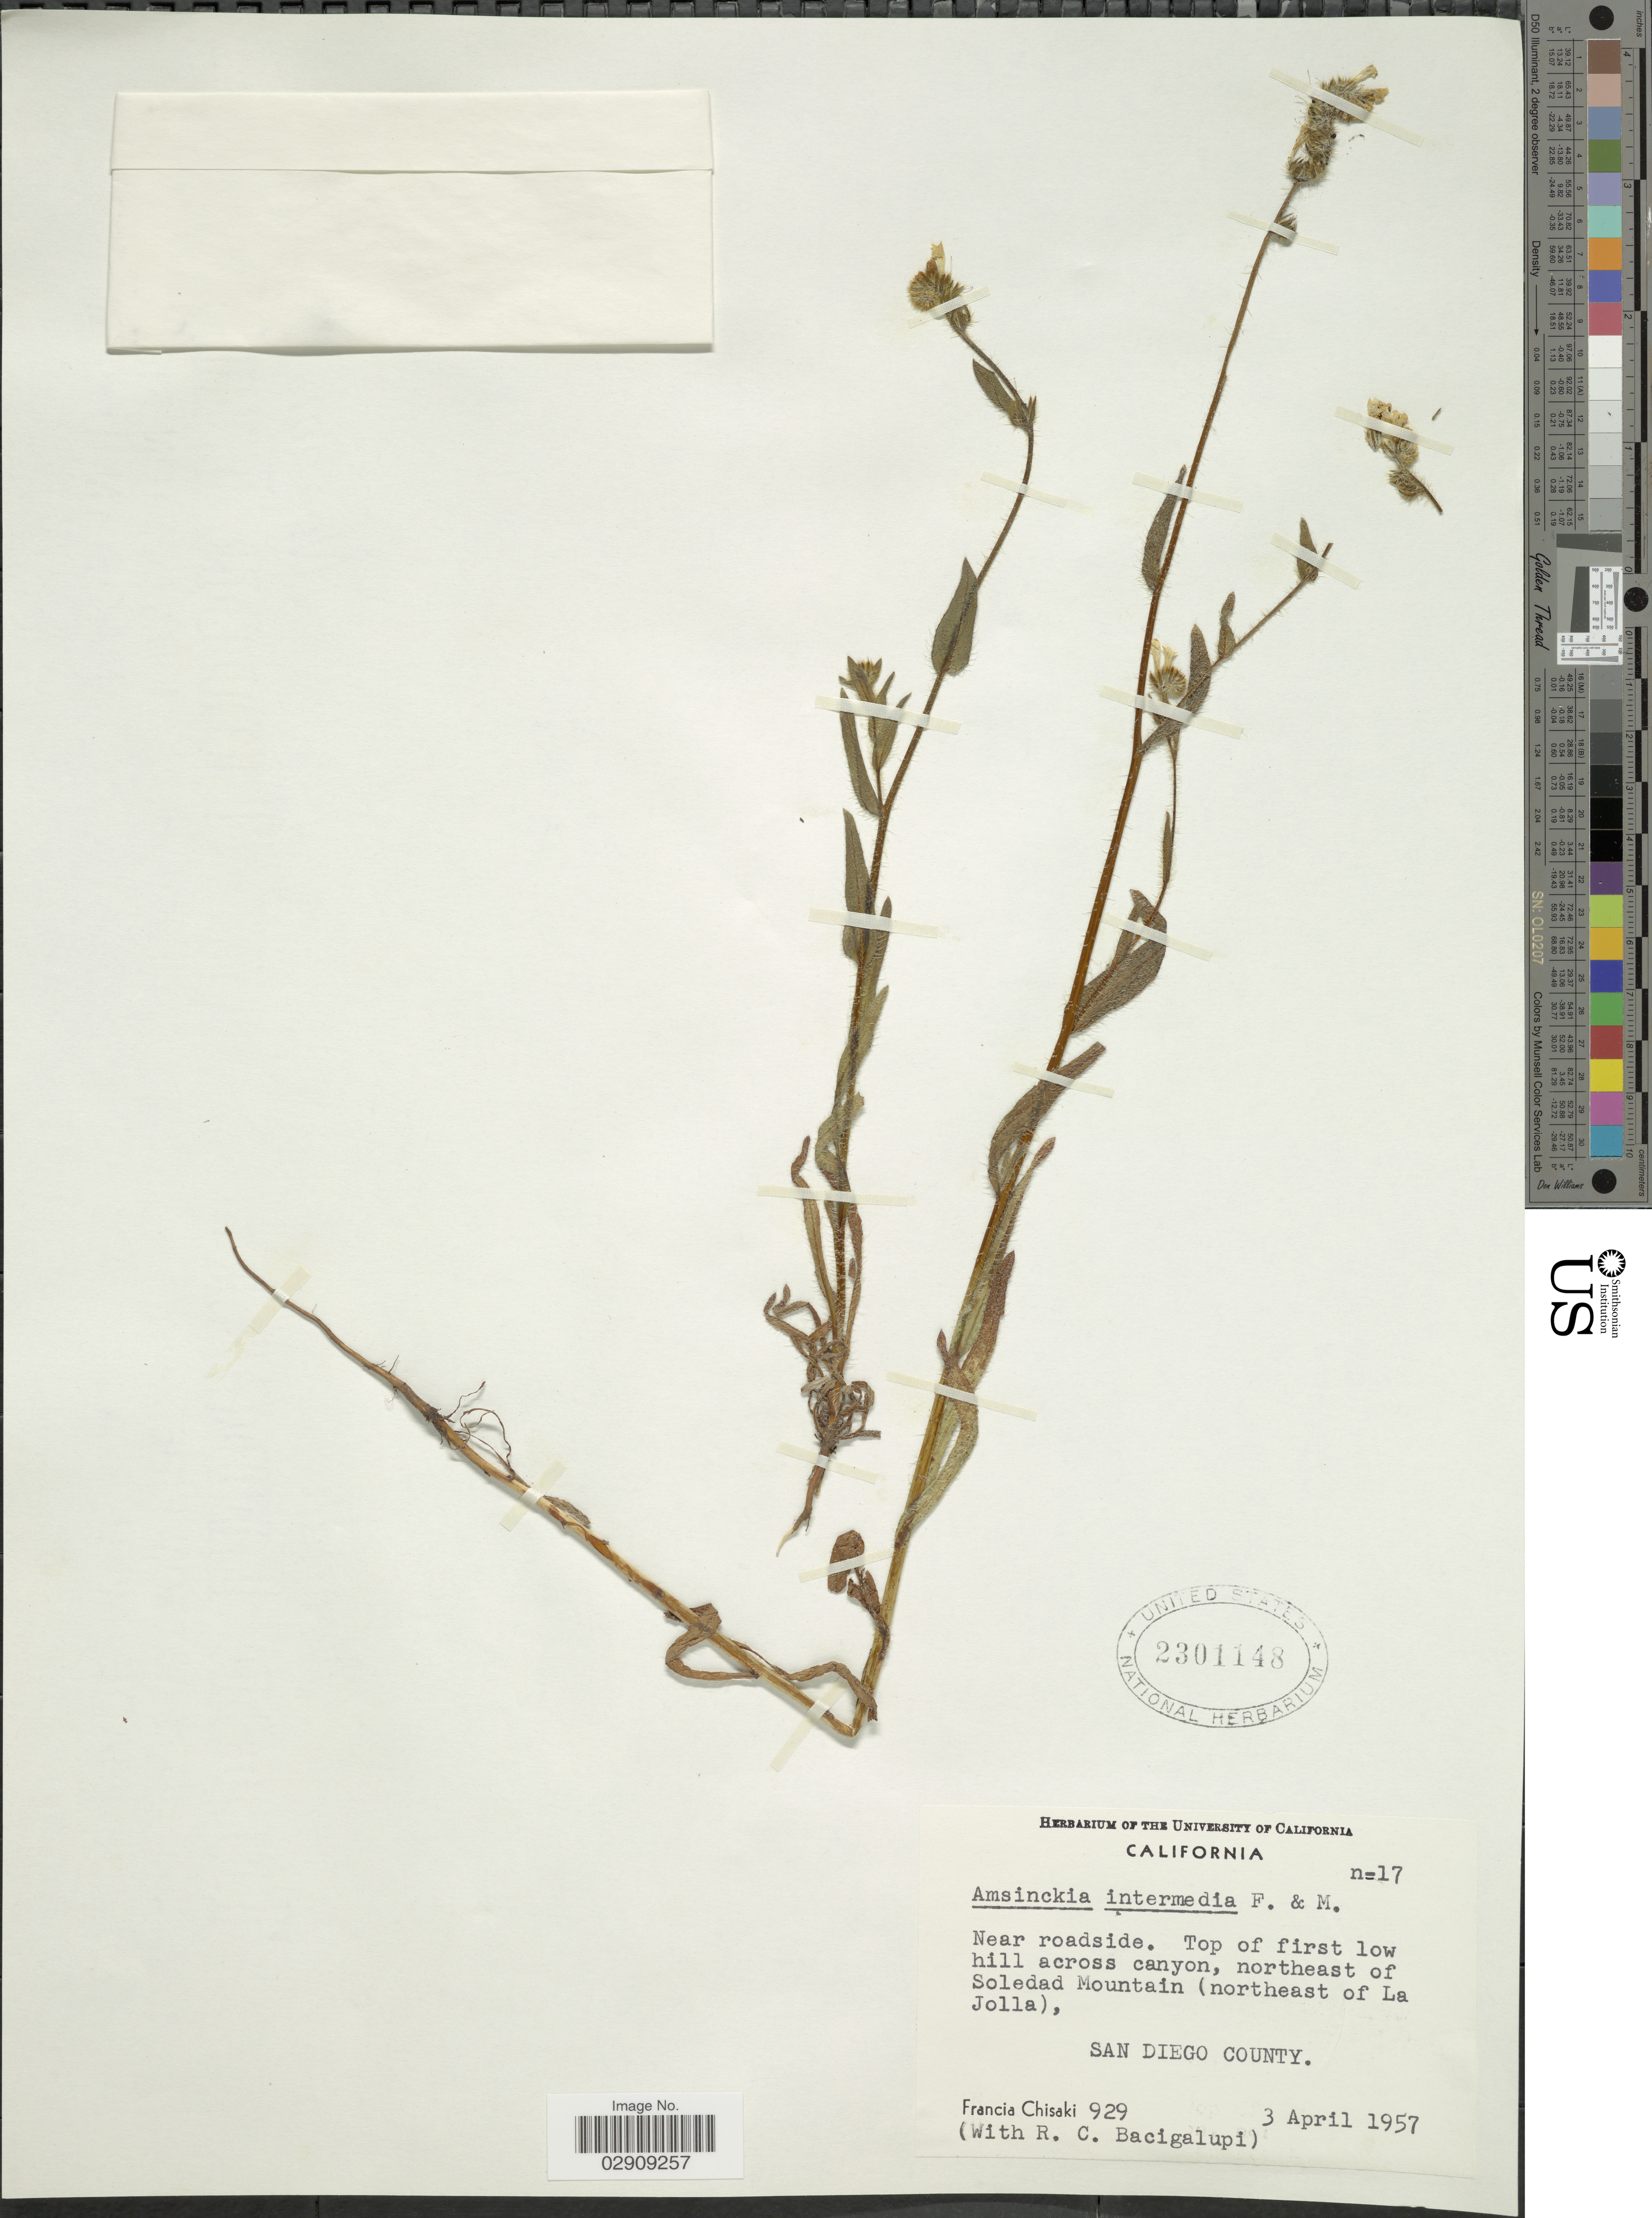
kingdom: Plantae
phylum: Tracheophyta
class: Magnoliopsida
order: Boraginales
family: Boraginaceae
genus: Amsinckia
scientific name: Amsinckia menziesii var. intermedia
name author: (Fisch. & C.A. Mey.) Ganders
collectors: F. Chisaki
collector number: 929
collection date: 1957-04-03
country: United States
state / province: California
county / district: San Diego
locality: Northeast of Soledad Mountain (northeast of La Jolla), San Diego County.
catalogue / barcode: US 2301148